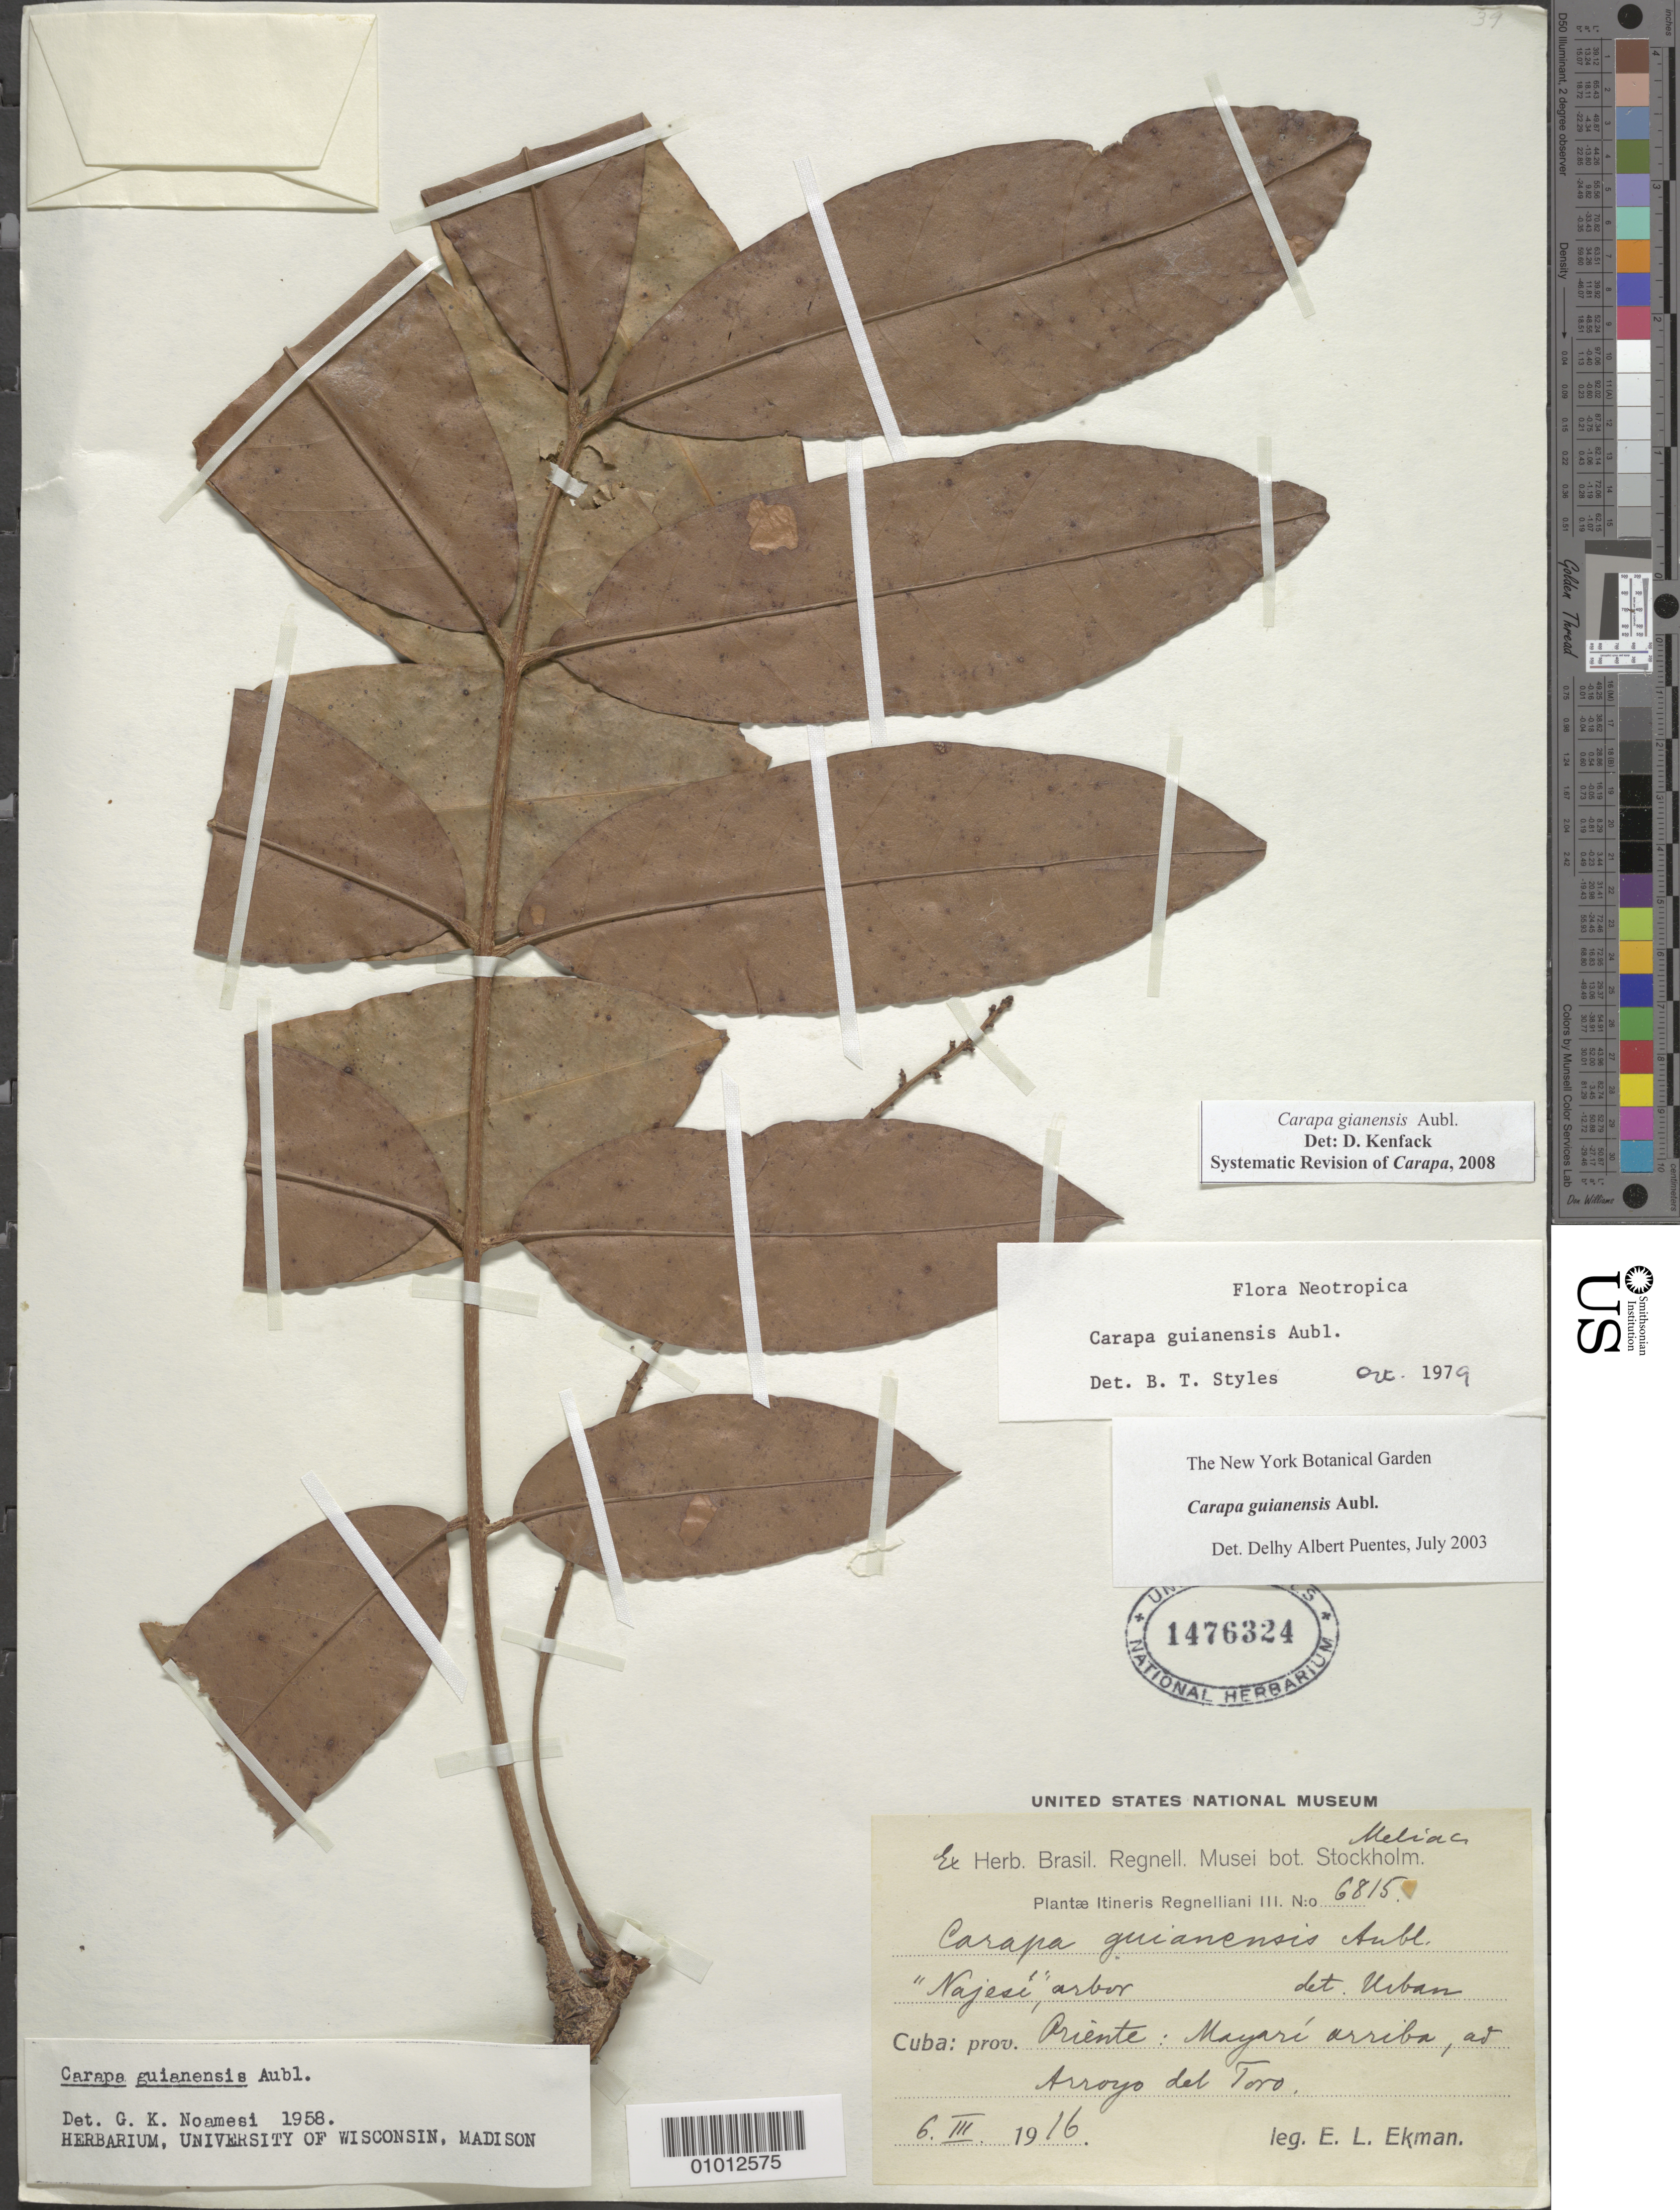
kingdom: Plantae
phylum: Tracheophyta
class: Magnoliopsida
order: Sapindales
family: Meliaceae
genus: Carapa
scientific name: Carapa guianensis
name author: Aubl.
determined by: Kenfack, D.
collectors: E. L. Ekman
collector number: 6815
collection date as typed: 06 Mar 1916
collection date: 1916-03-06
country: Cuba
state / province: Oriente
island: Cuba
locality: Mayarí arriba, ad Arroyo del Toro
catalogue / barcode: US 1476324